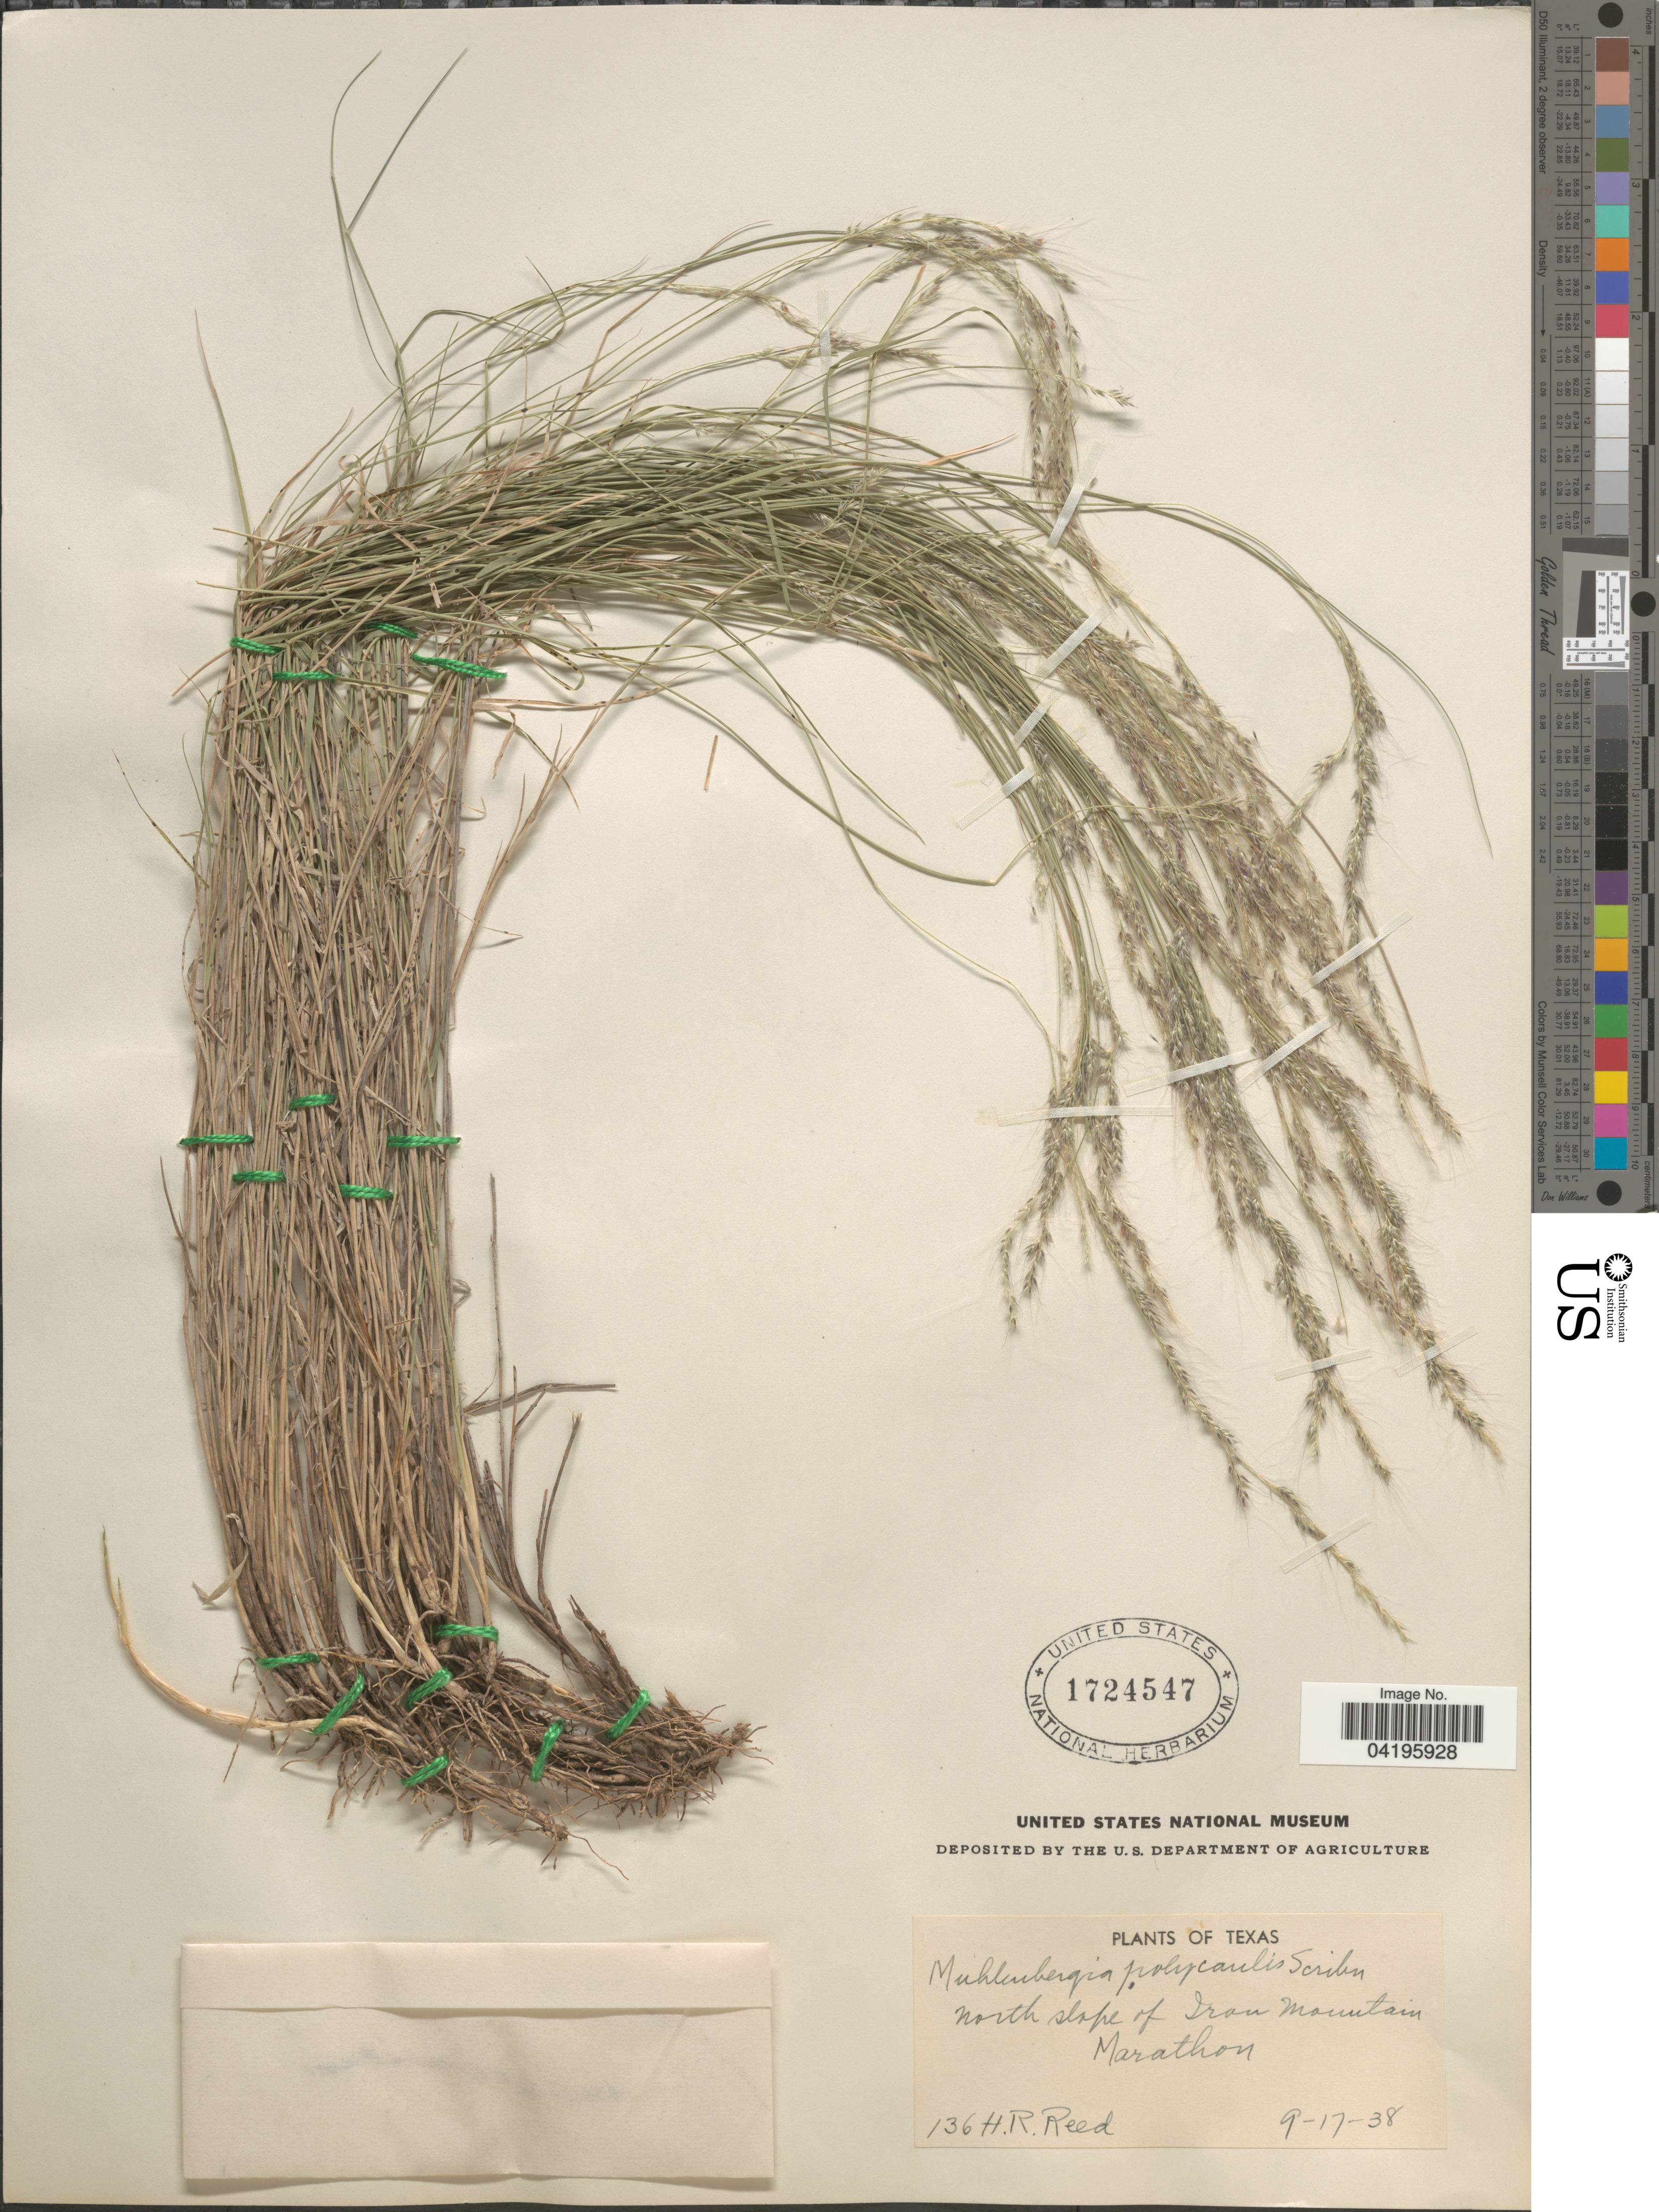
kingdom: Plantae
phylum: Tracheophyta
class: Liliopsida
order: Poales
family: Poaceae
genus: Muhlenbergia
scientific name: Muhlenbergia polycaulis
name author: Scribn.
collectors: H. Reed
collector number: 136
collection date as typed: Transcribed d/m/y: 17/9/38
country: United States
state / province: Texas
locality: North slope of Iron Mountain Marathon.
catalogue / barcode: US 1724547